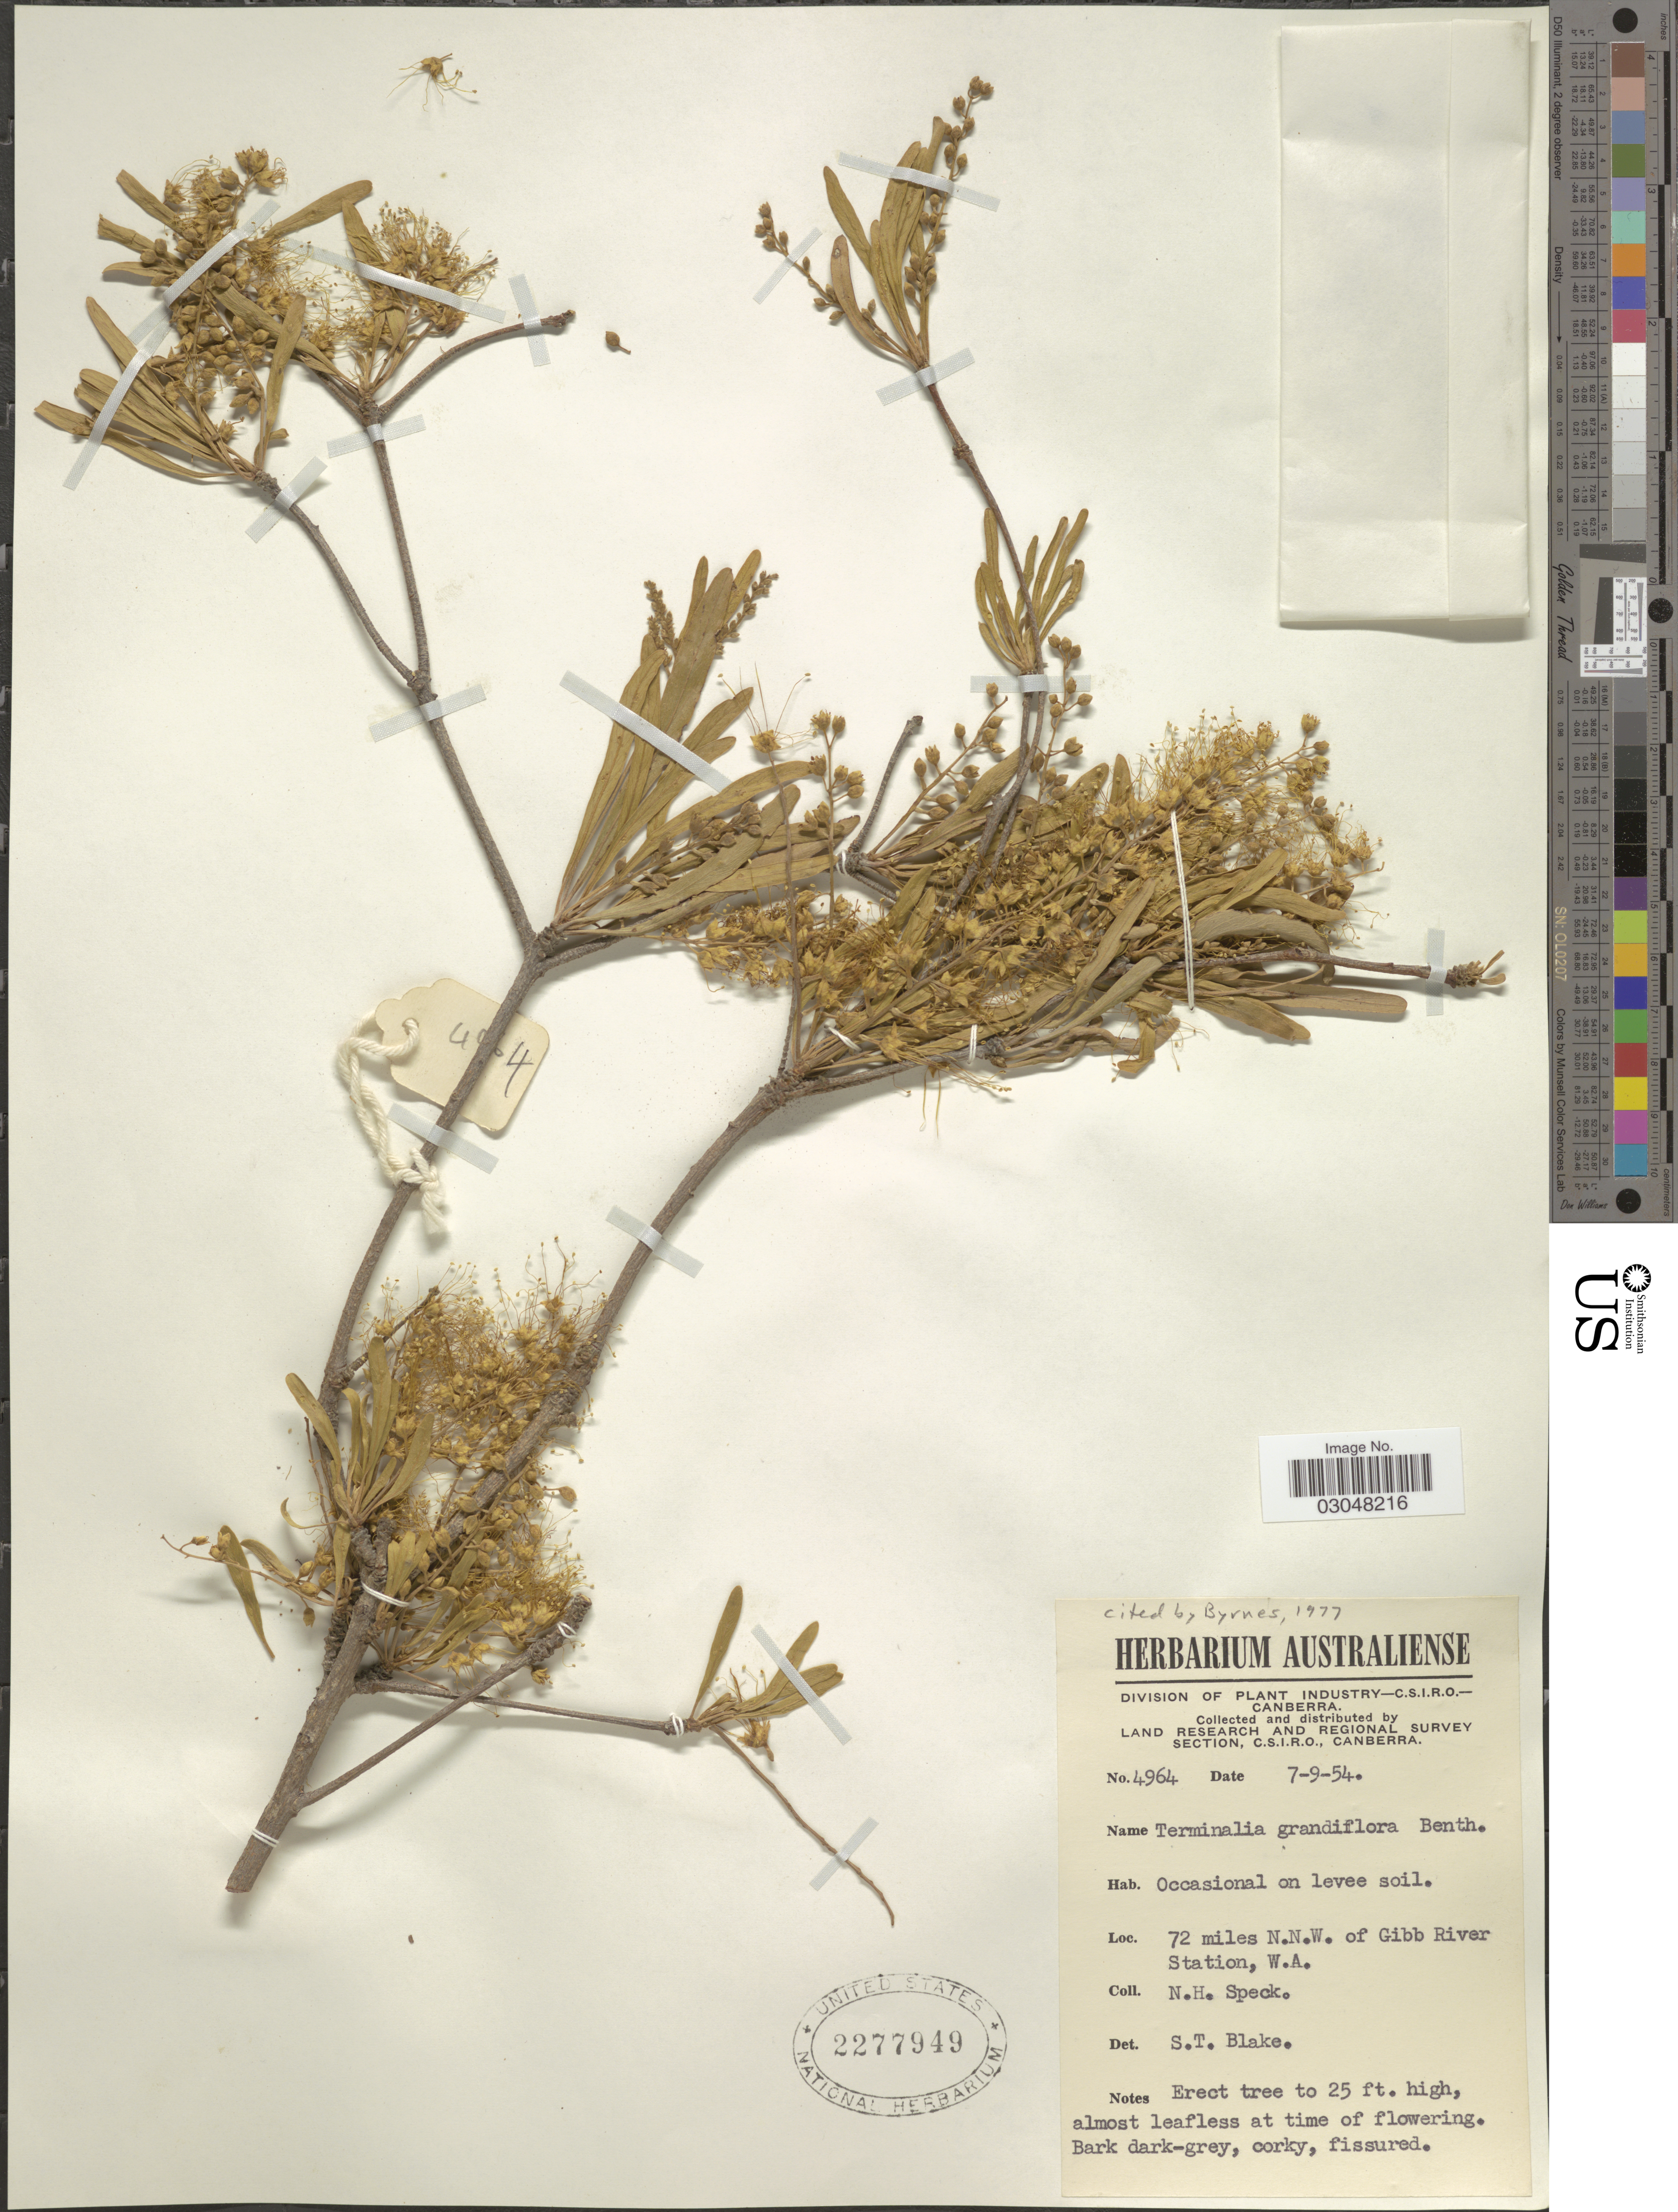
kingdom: Plantae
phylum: Tracheophyta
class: Magnoliopsida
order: Myrtales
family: Combretaceae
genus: Terminalia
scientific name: Terminalia grandiflora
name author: Benth.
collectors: N. Speck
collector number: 4964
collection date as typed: Transcribed d/m/y: 7/9/54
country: Australia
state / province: Western Australia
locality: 72 miles N.N.W. of Gibb River Station, W.A.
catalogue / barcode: US 2277949